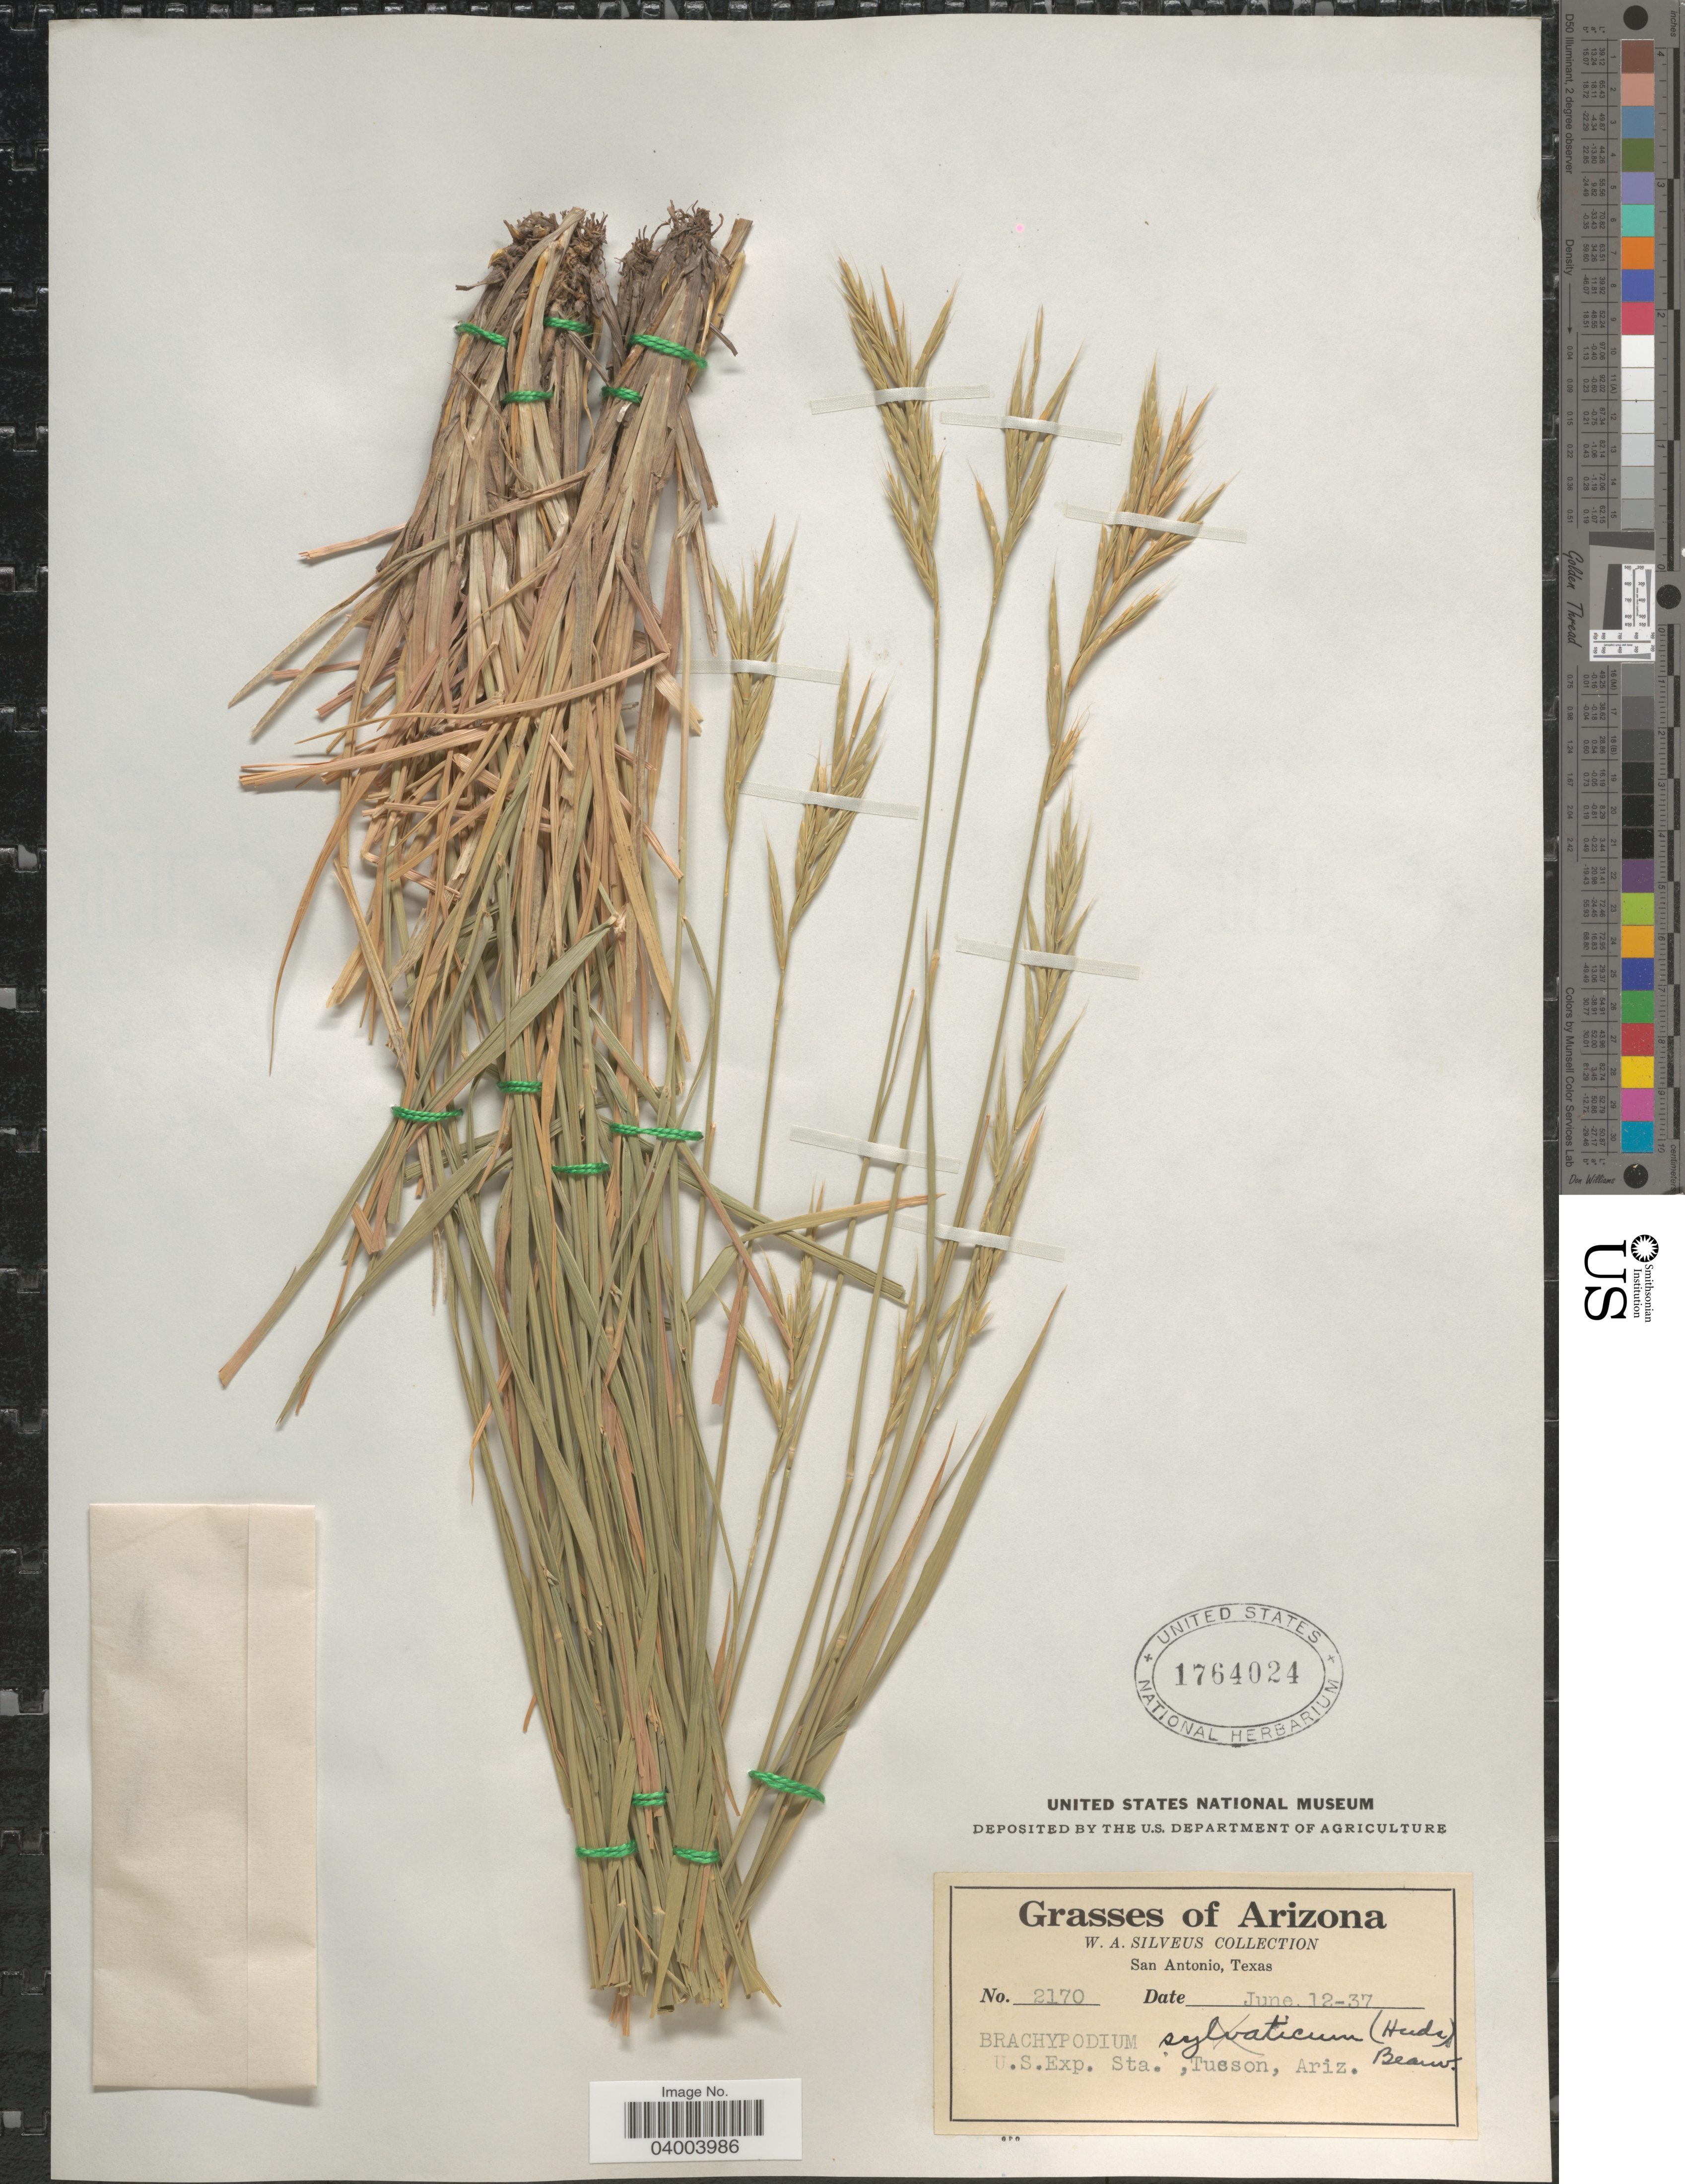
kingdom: Plantae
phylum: Tracheophyta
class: Liliopsida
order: Poales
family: Poaceae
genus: Brachypodium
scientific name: Brachypodium cespitosum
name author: (Host) Roem. & Schult.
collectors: W. Silveus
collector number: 2170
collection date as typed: Transcribed d/m/y: 12/6/37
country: United States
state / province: Arizona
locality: U.S. Exp. Sta.,Tucson.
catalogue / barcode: US 1764024